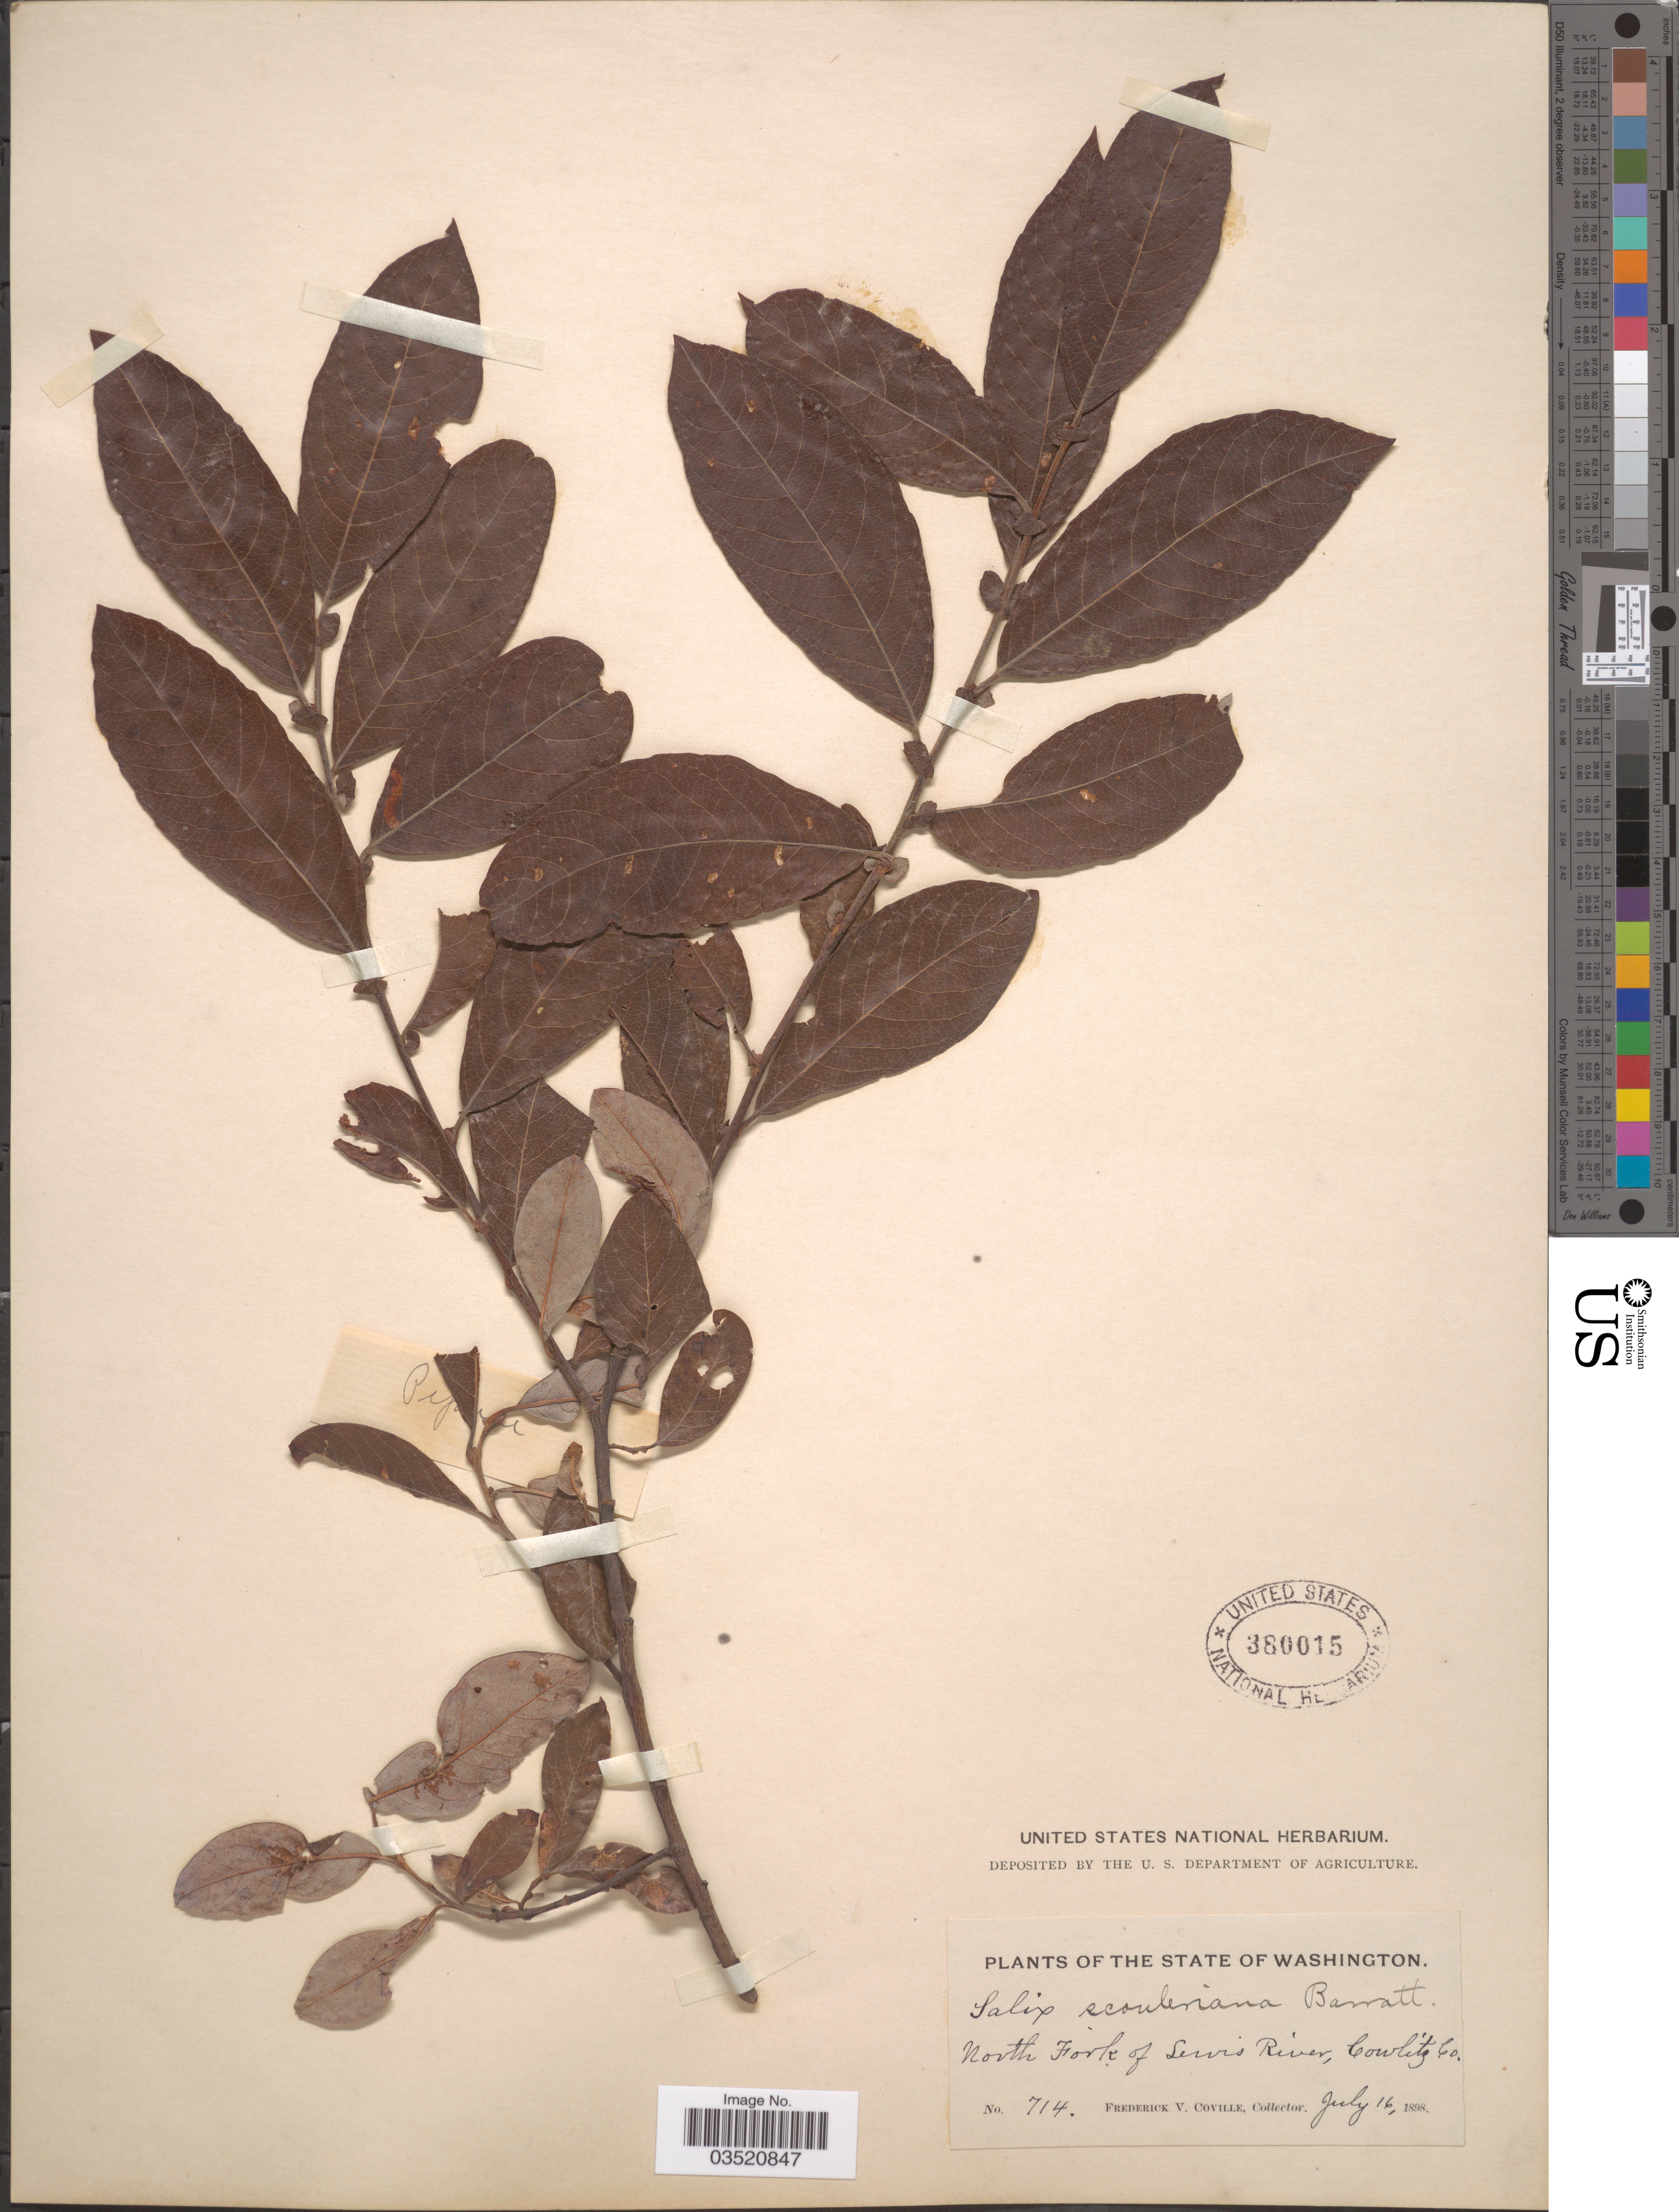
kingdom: Plantae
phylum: Tracheophyta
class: Magnoliopsida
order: Malpighiales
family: Salicaceae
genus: Salix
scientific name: Salix scouleriana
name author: Barratt ex Hook.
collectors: F. V. Coville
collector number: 714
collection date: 1898-07-16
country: United States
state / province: Washington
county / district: Cowlitz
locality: North Fork of Lewis River, Cowlitz Co.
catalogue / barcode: US 380015